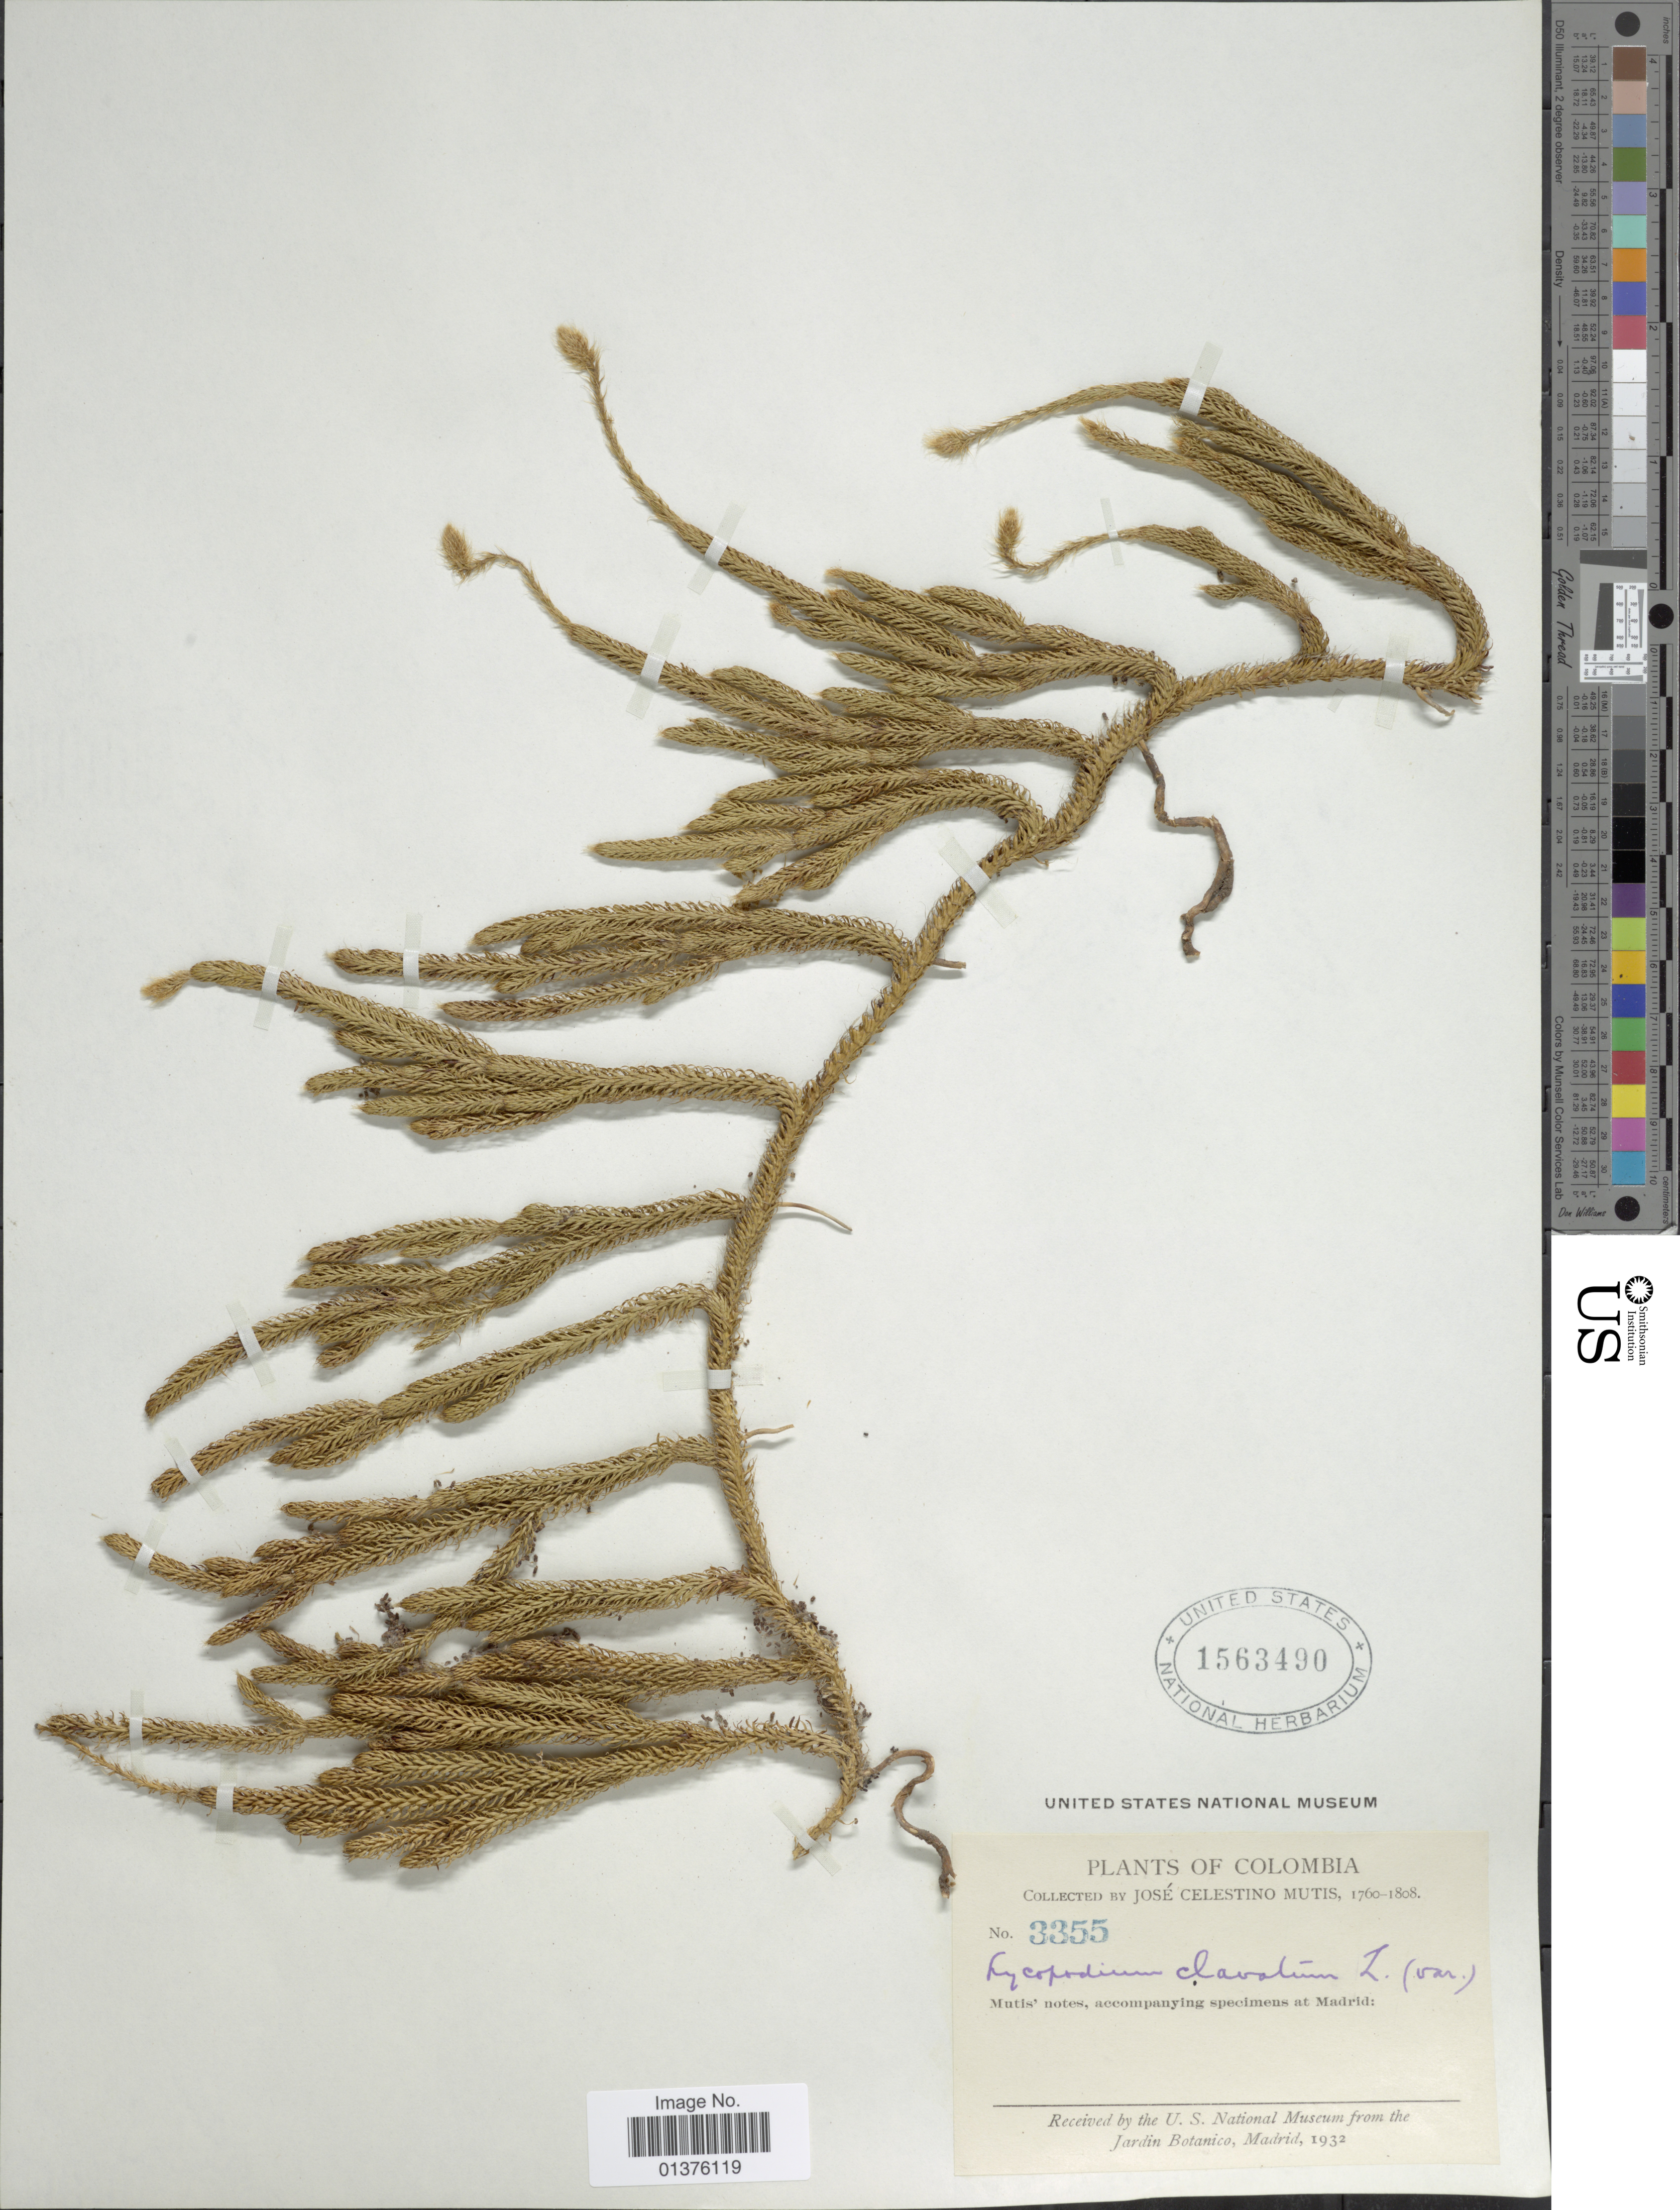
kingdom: Plantae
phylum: Tracheophyta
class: Lycopodiopsida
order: Lycopodiales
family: Lycopodiaceae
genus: Lycopodium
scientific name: Lycopodium clavatum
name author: L.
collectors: J. C. B. Mutis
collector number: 3355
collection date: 1760/1808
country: Colombia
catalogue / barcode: US 1563490